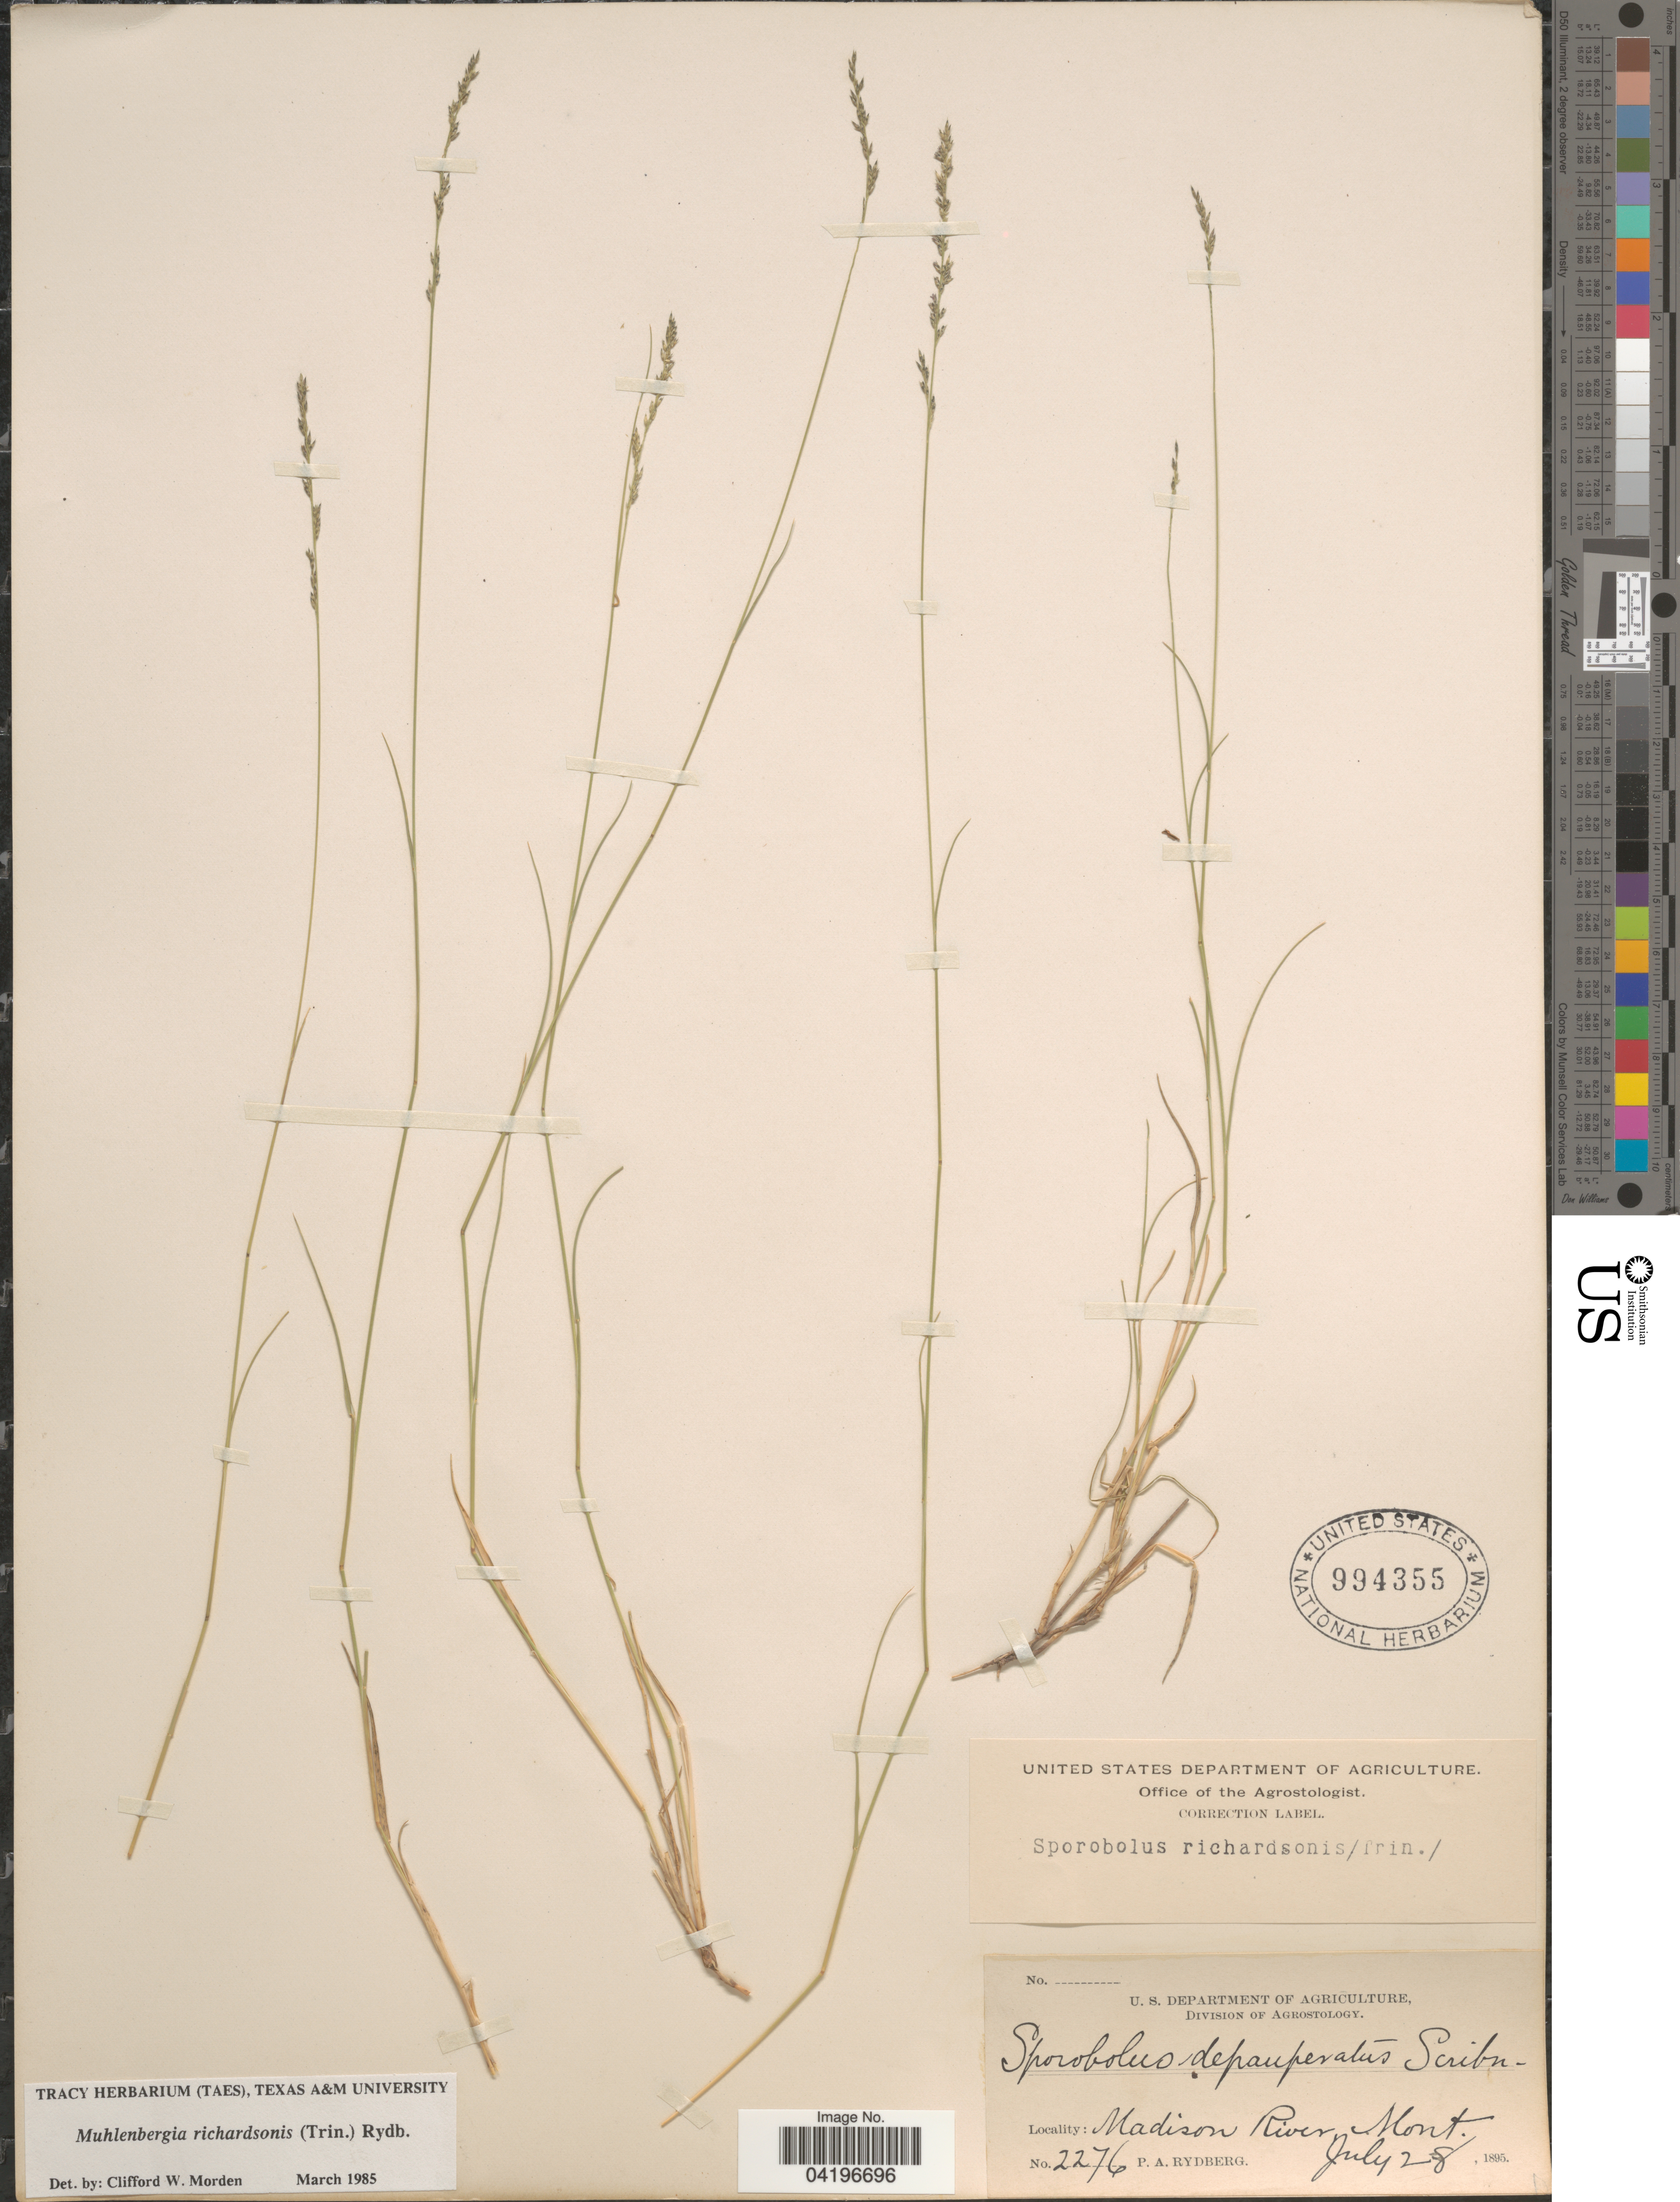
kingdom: Plantae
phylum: Tracheophyta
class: Liliopsida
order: Poales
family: Poaceae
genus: Muhlenbergia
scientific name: Muhlenbergia richardsonis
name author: (Trin.) Rydb.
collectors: P. A. Rydberg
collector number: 2276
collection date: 1895-07-28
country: United States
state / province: Montana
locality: Madison River.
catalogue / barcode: US 994355